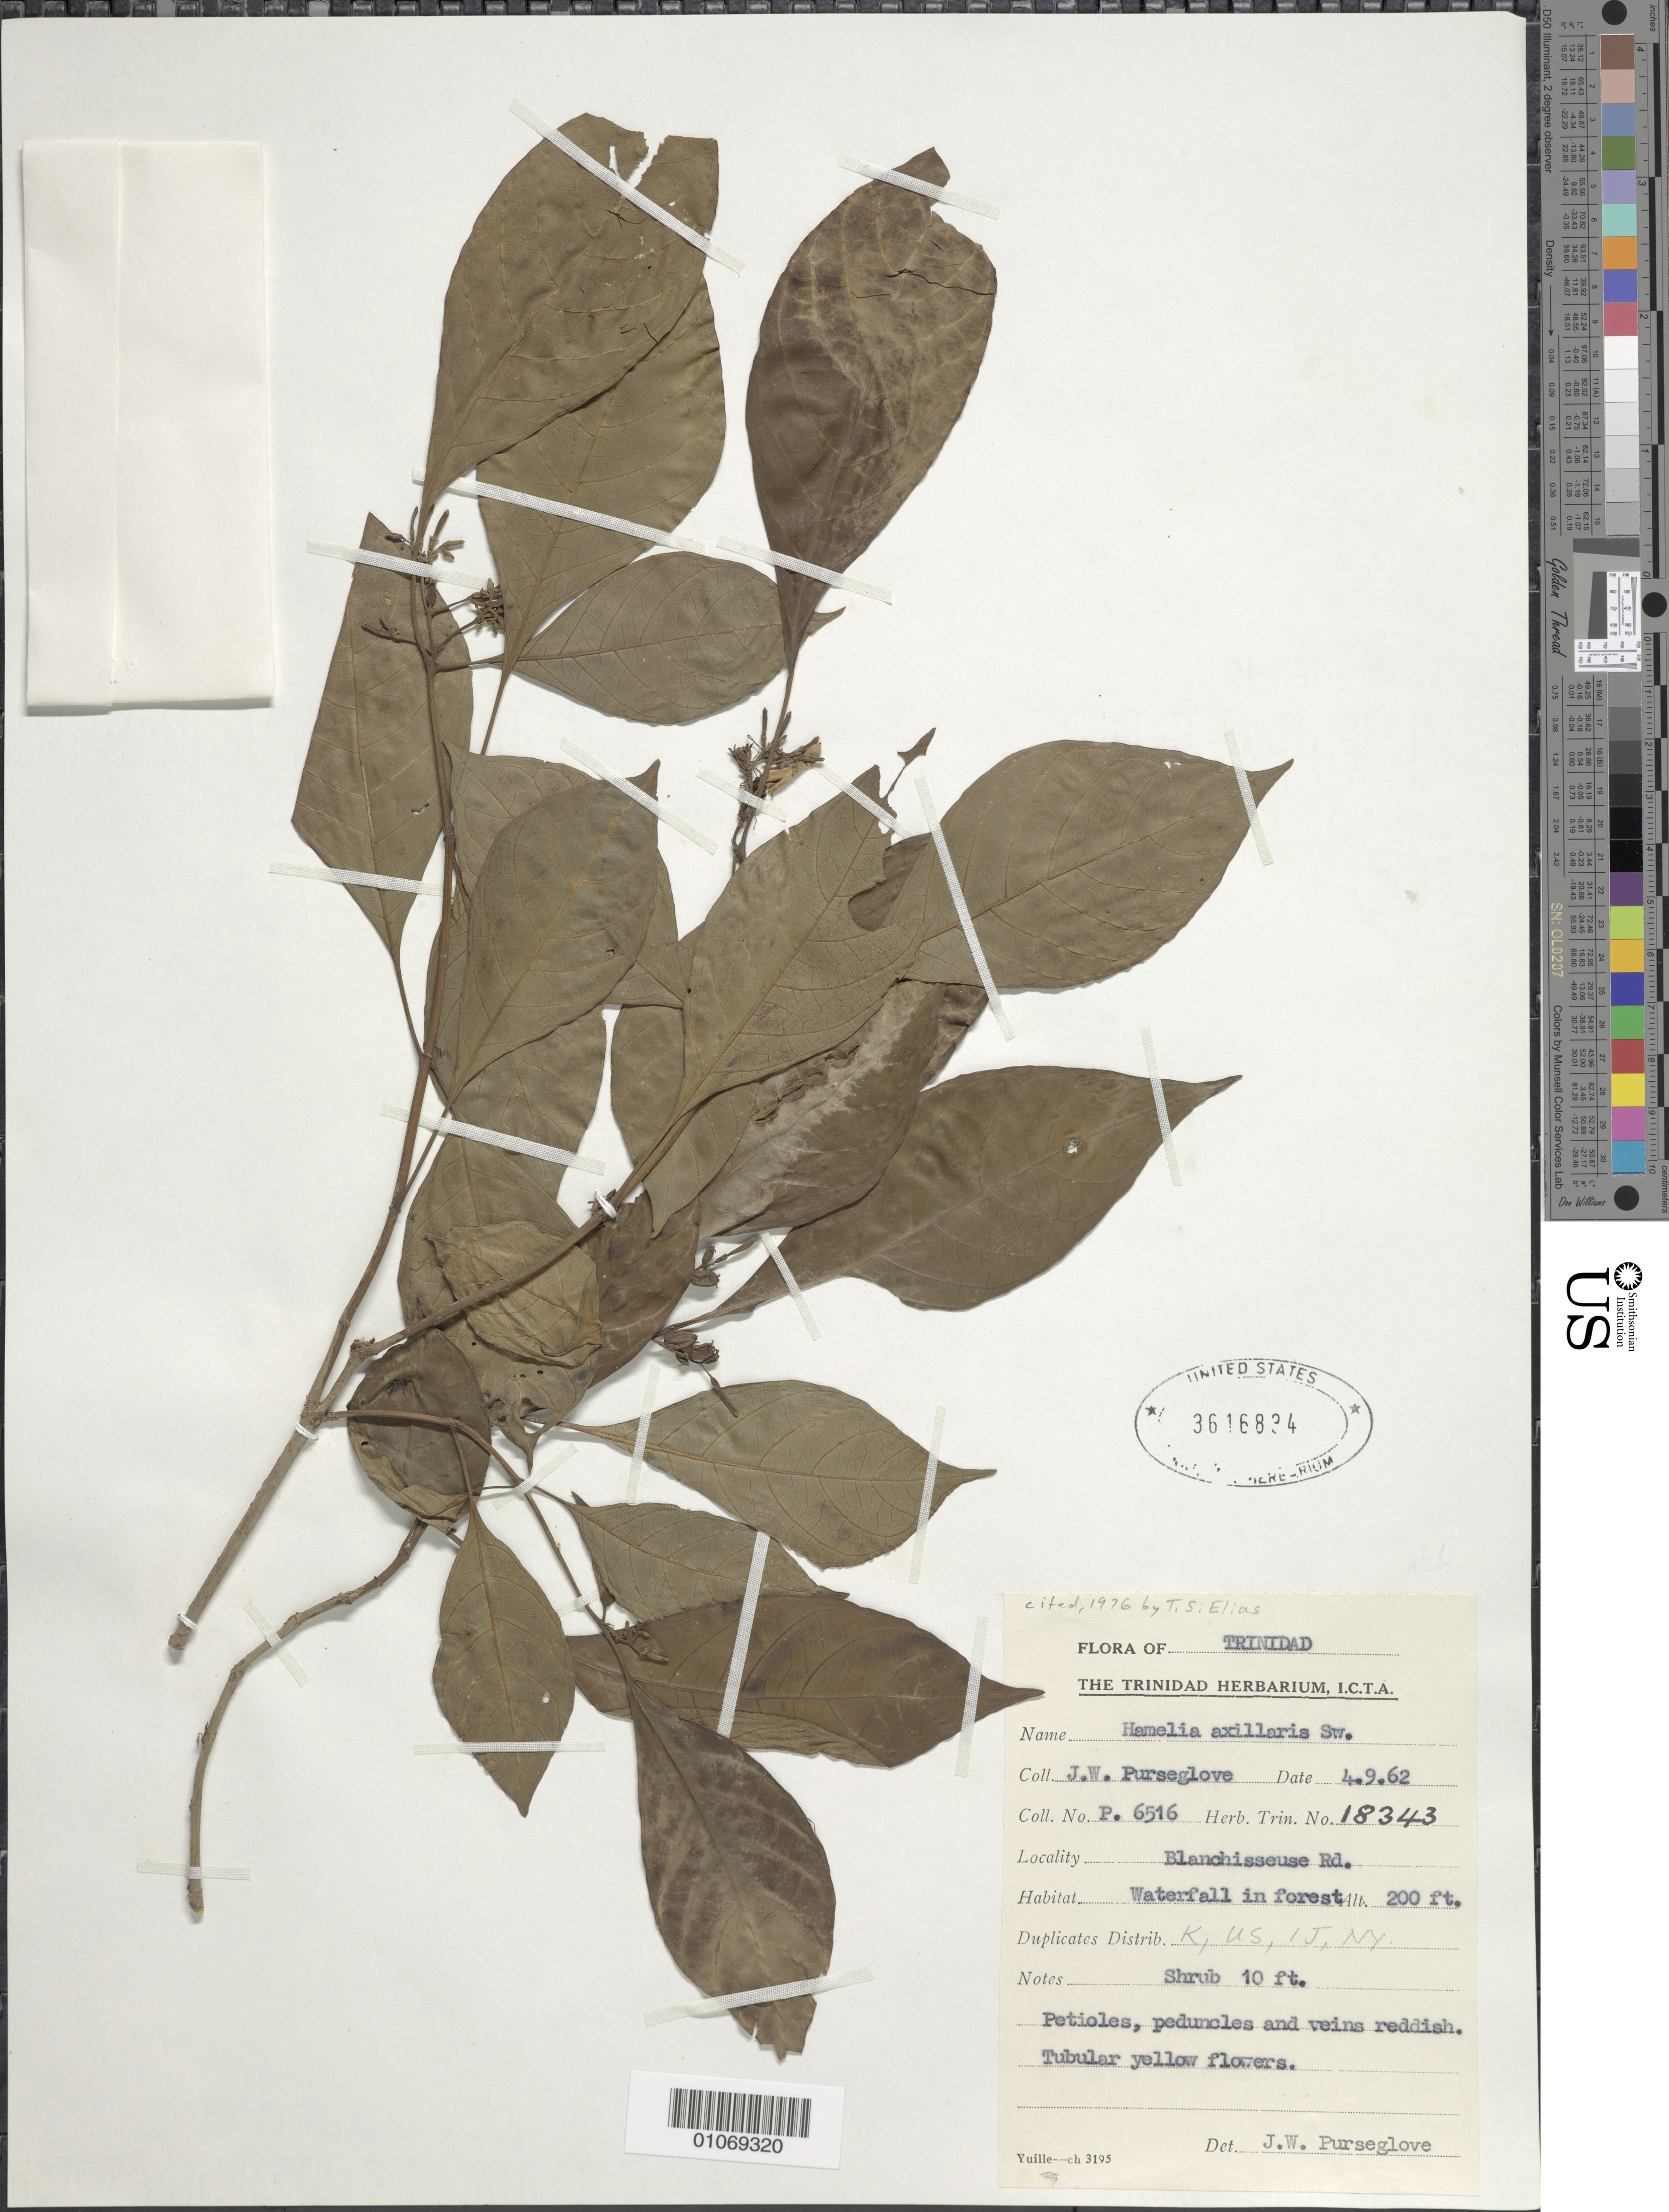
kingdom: Plantae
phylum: Tracheophyta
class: Magnoliopsida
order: Gentianales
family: Rubiaceae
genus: Hamelia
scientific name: Hamelia axillaris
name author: Sw.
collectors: J. Purseglove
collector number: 6516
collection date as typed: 09 Apr 1962 or 04 Sep 1962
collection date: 1962-04-09 or 1962-09-04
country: Trinidad and Tobago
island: Trinidad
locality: Blanchisseuse Road, waterfall in forest.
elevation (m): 61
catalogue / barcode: US 3616834